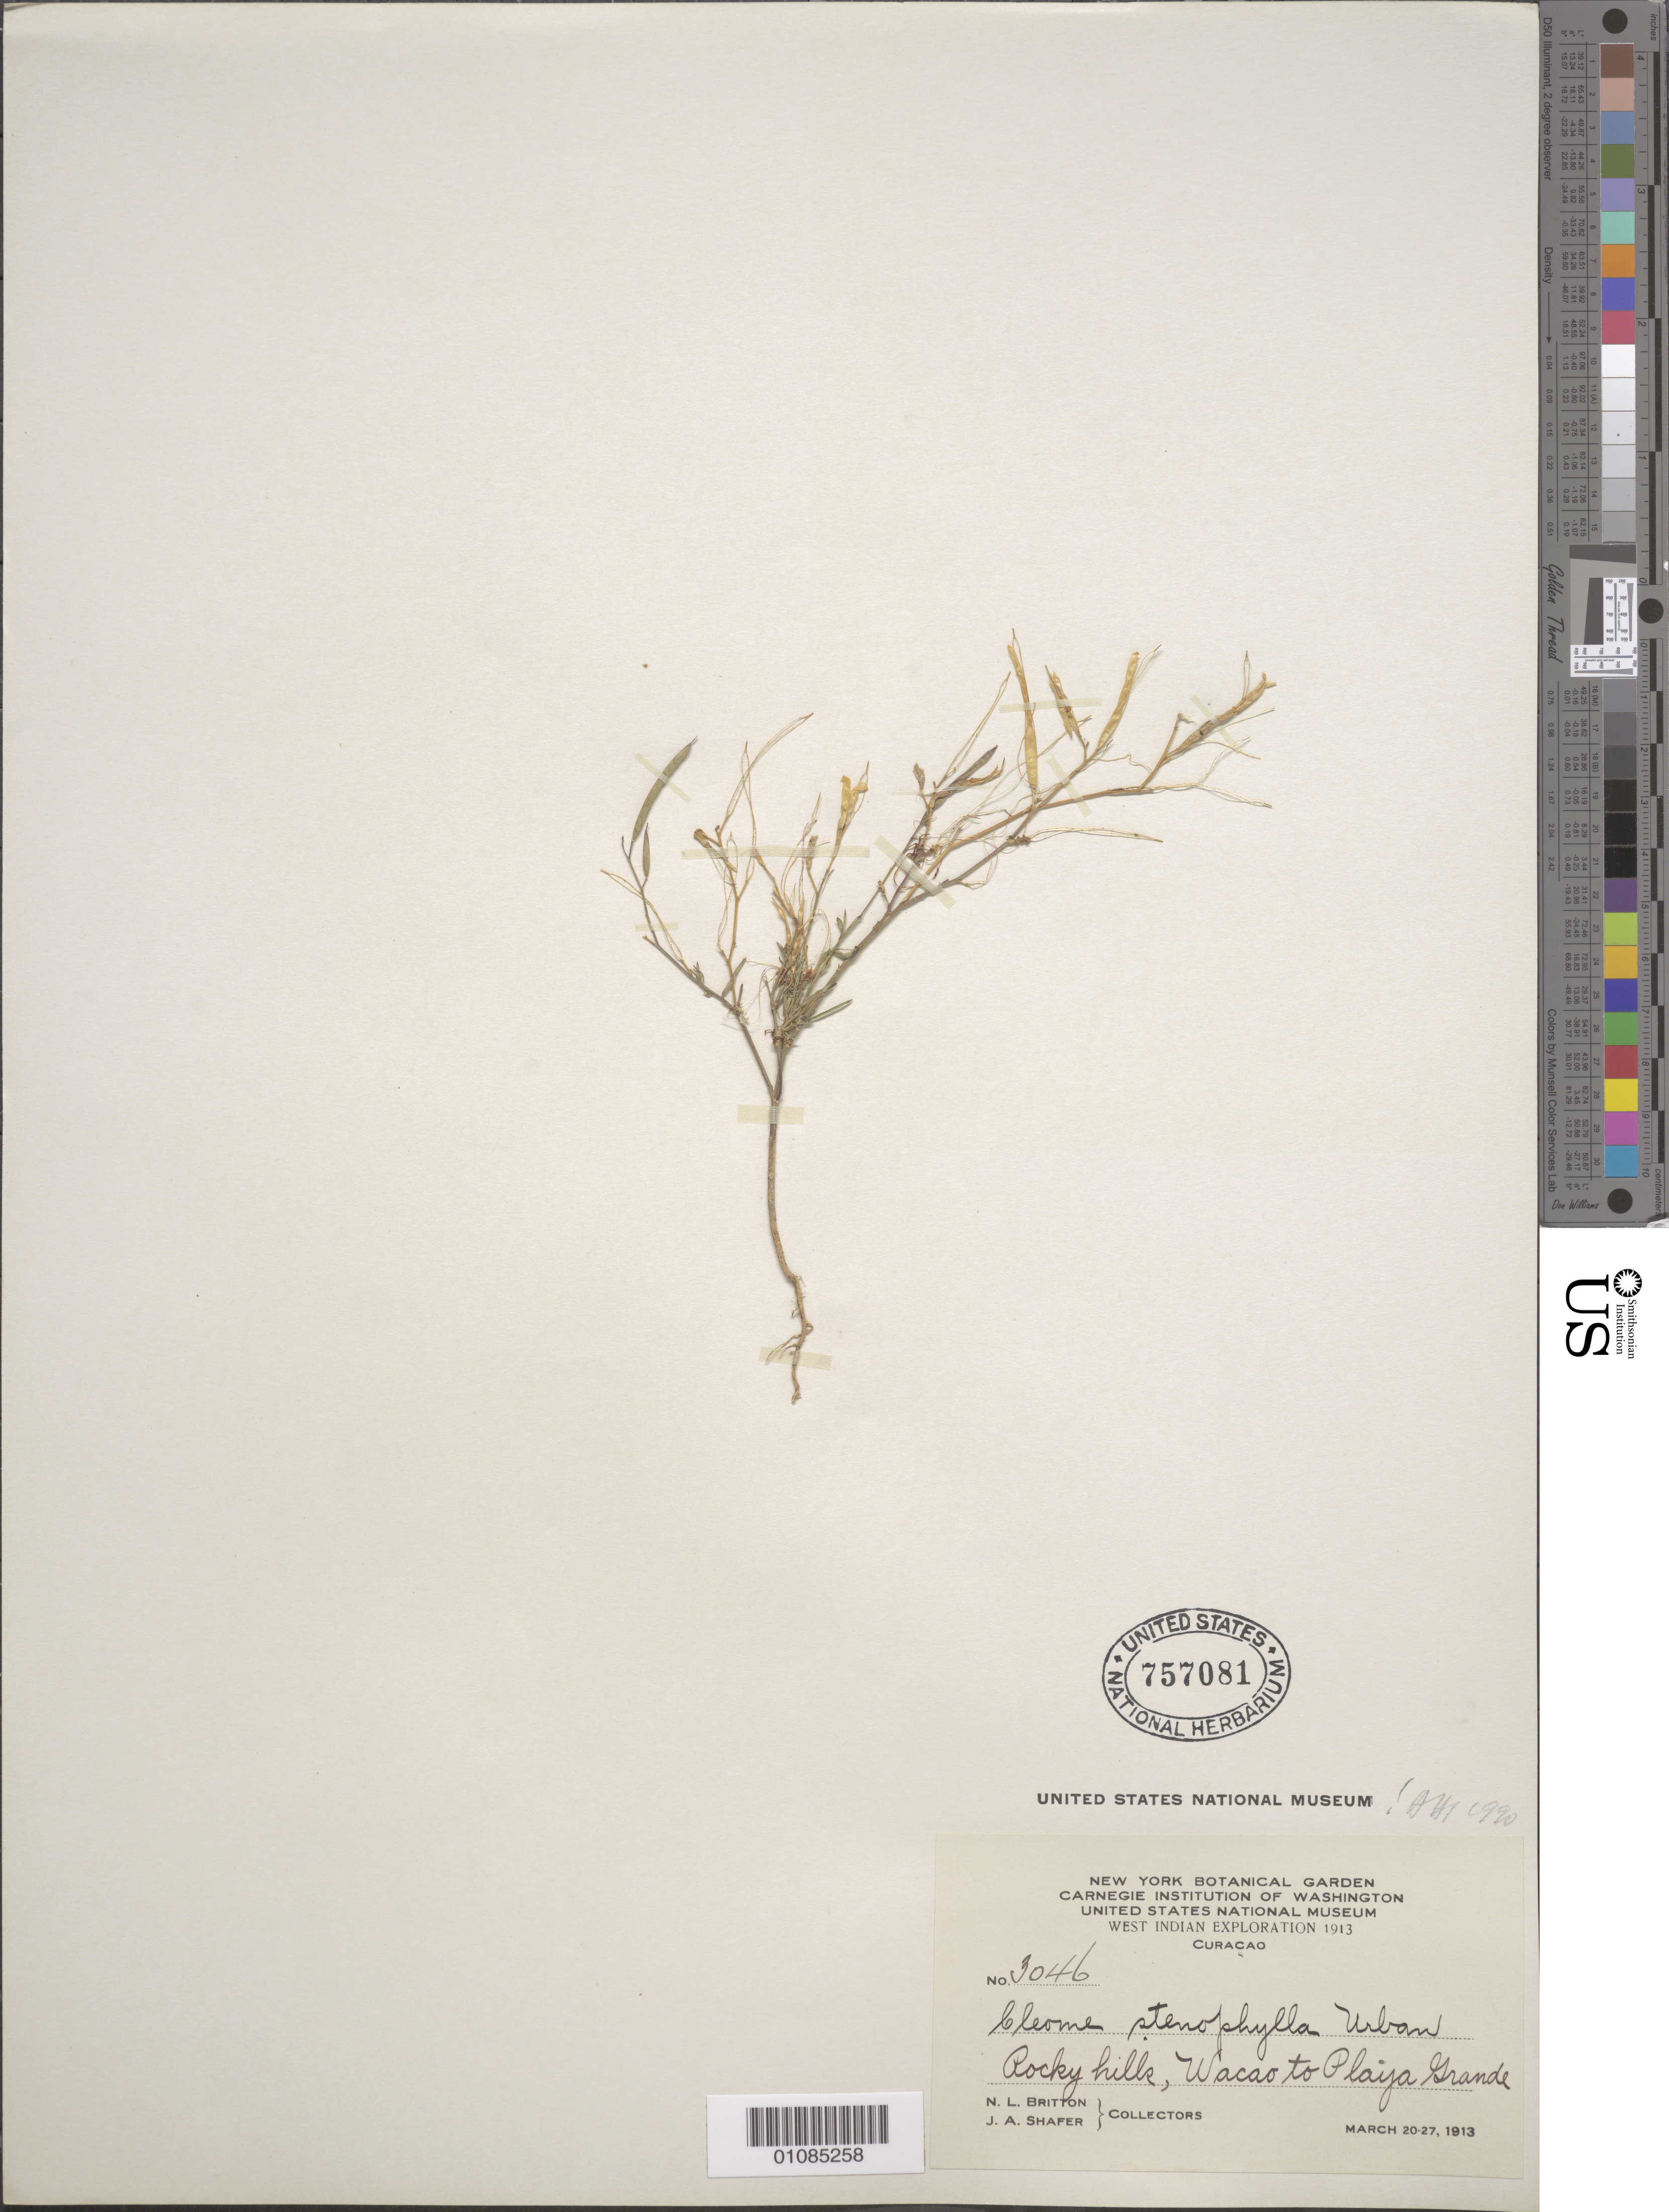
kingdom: Plantae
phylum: Tracheophyta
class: Magnoliopsida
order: Brassicales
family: Cleomaceae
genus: Physostemon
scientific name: Physostemon stenophyllus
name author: (Klotzsch ex Urb.) Iltis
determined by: Strong, M. T., (US), Smithsonian Institution - National Museum of Natural History (UNITED STATES)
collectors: N. Britton & J. A. Shafer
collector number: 3046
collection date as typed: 20 Mar 1913 to 27 Mar 1913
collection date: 1913-03-20/1913-03-27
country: Curaçao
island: Curaçao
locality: Rocky hills, Wacao to Playa Grande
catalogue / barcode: US 757081